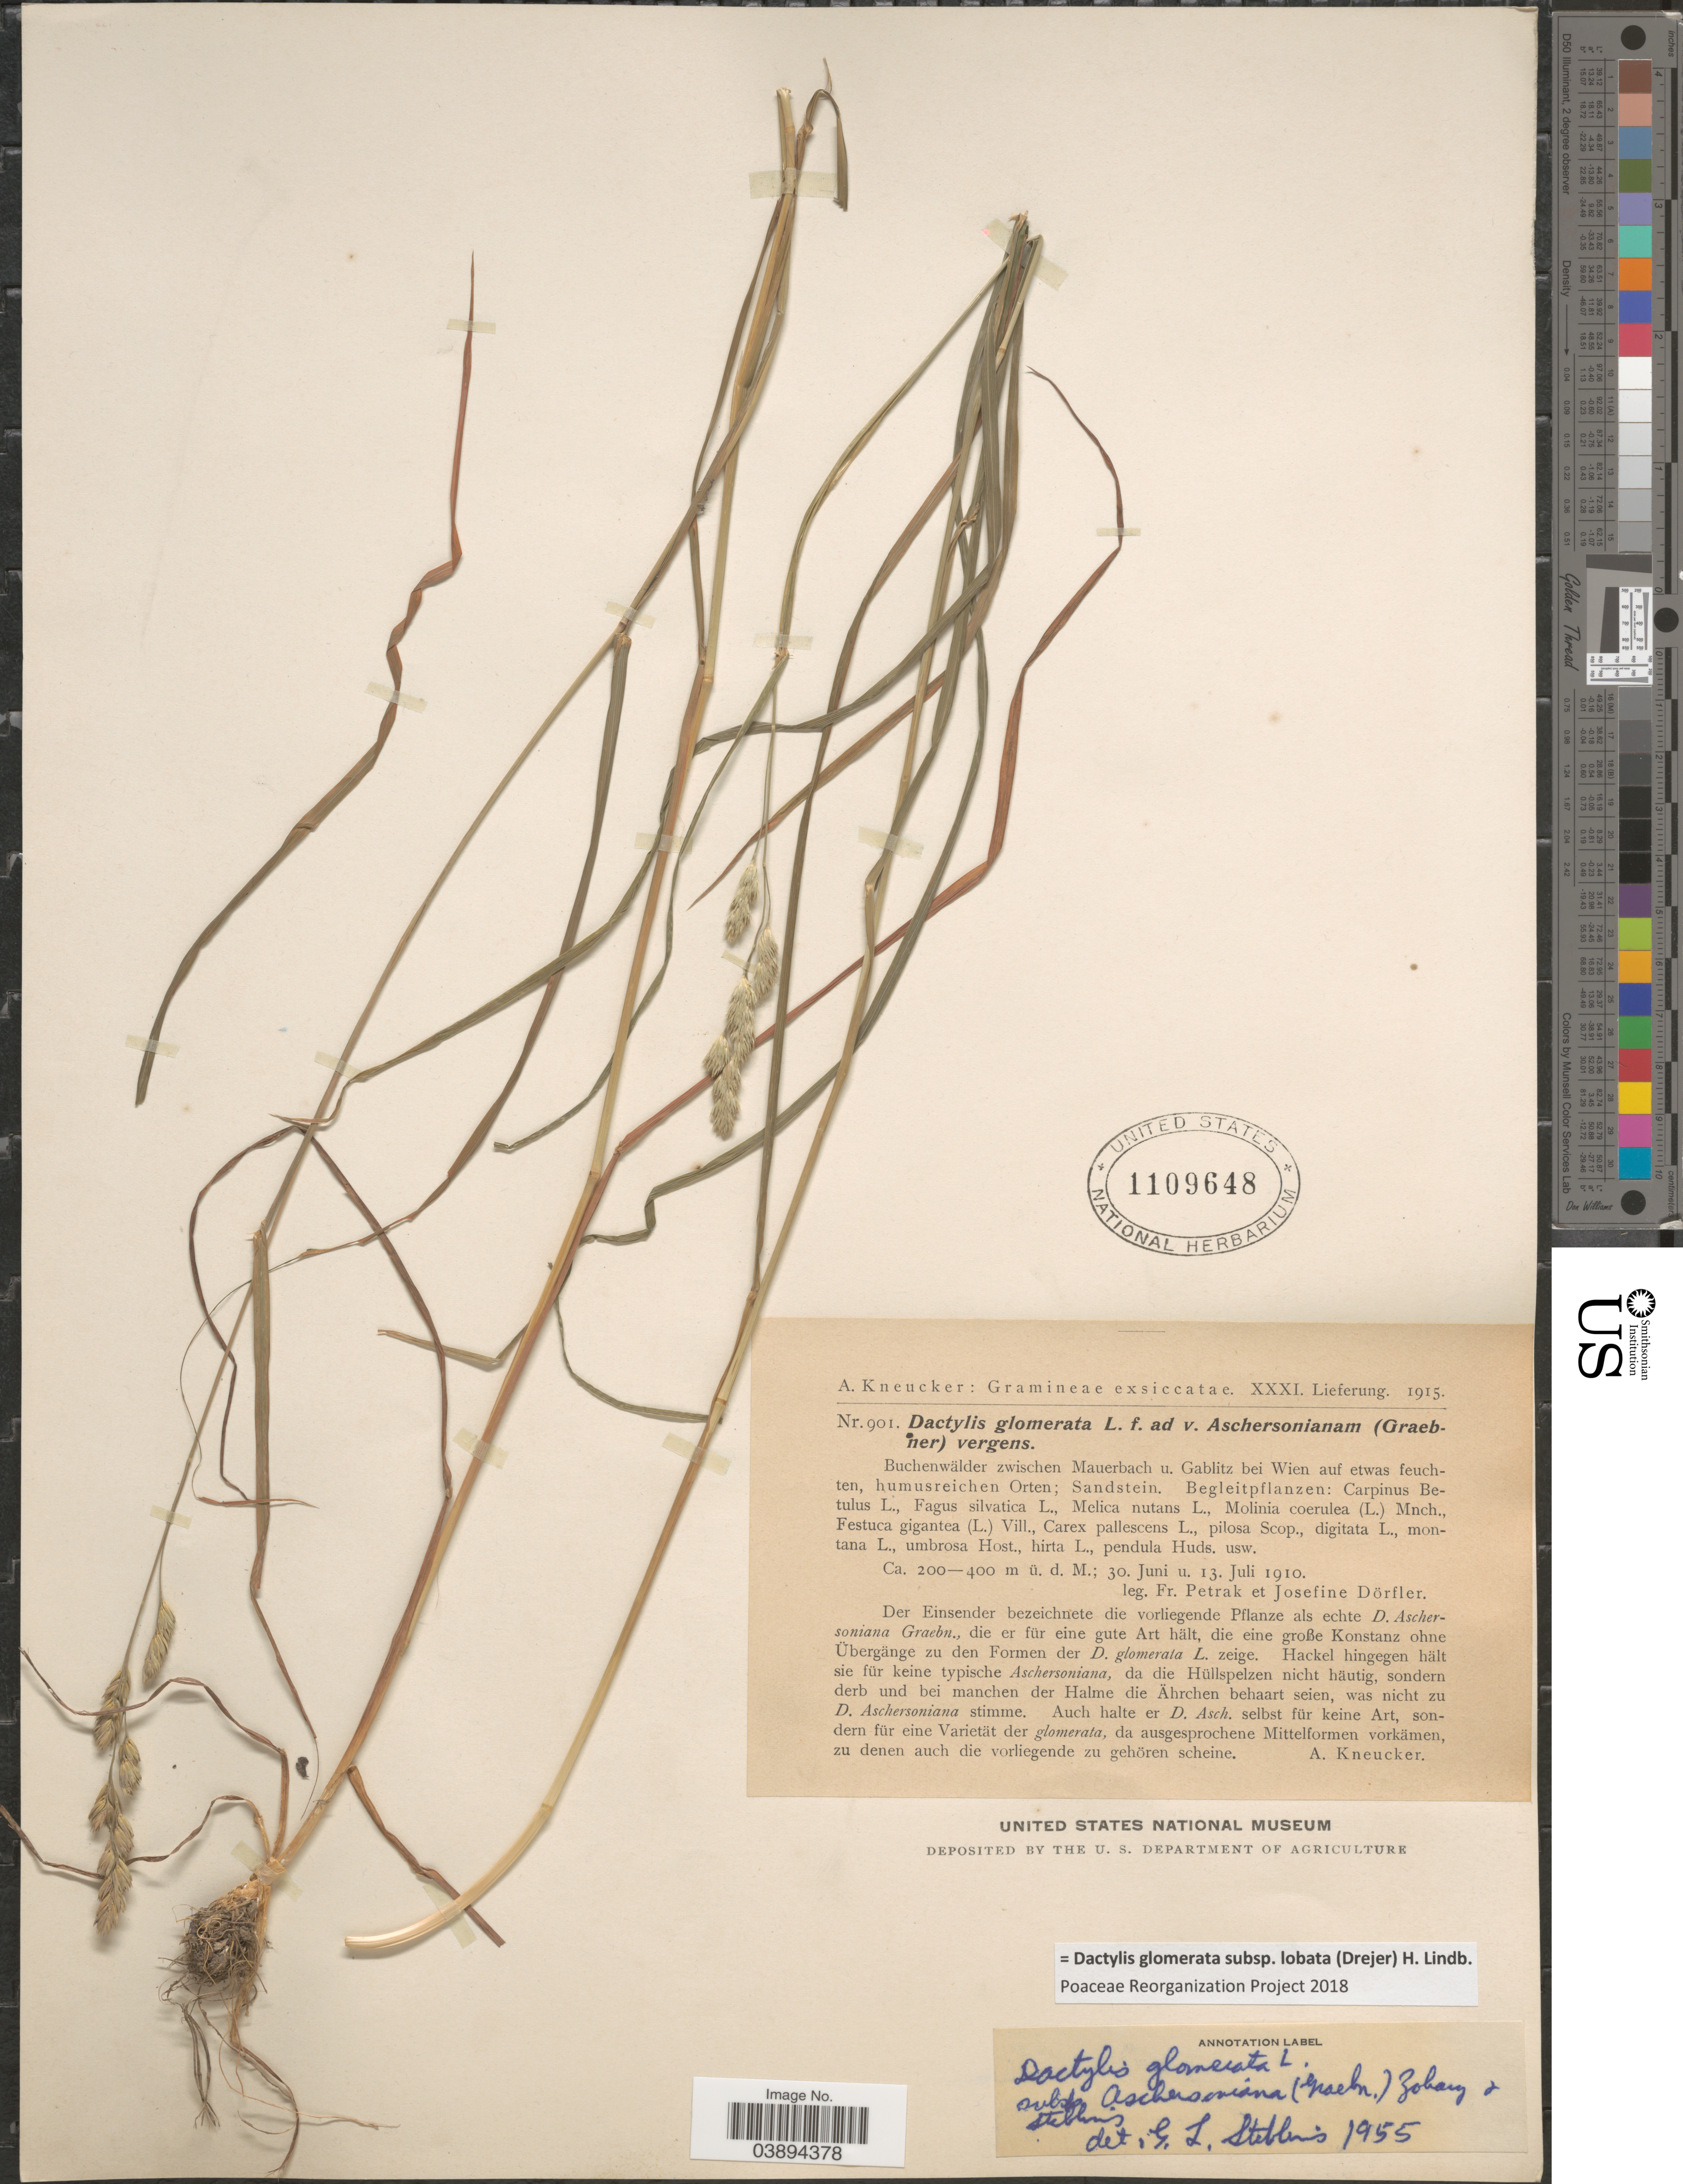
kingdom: Plantae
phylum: Tracheophyta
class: Liliopsida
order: Poales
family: Poaceae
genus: Dactylis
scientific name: Dactylis glomerata subsp. lobata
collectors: F. Petrak & J. Dörfler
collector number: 901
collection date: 1910-06-30/1910-07-13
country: Austria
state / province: Wien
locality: Buchenwälder zwischen Mauerbach u. Gablitz bei Wien auf etwas feuchten, humusreichen Orten; Sandstein.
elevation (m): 200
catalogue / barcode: US 1109648